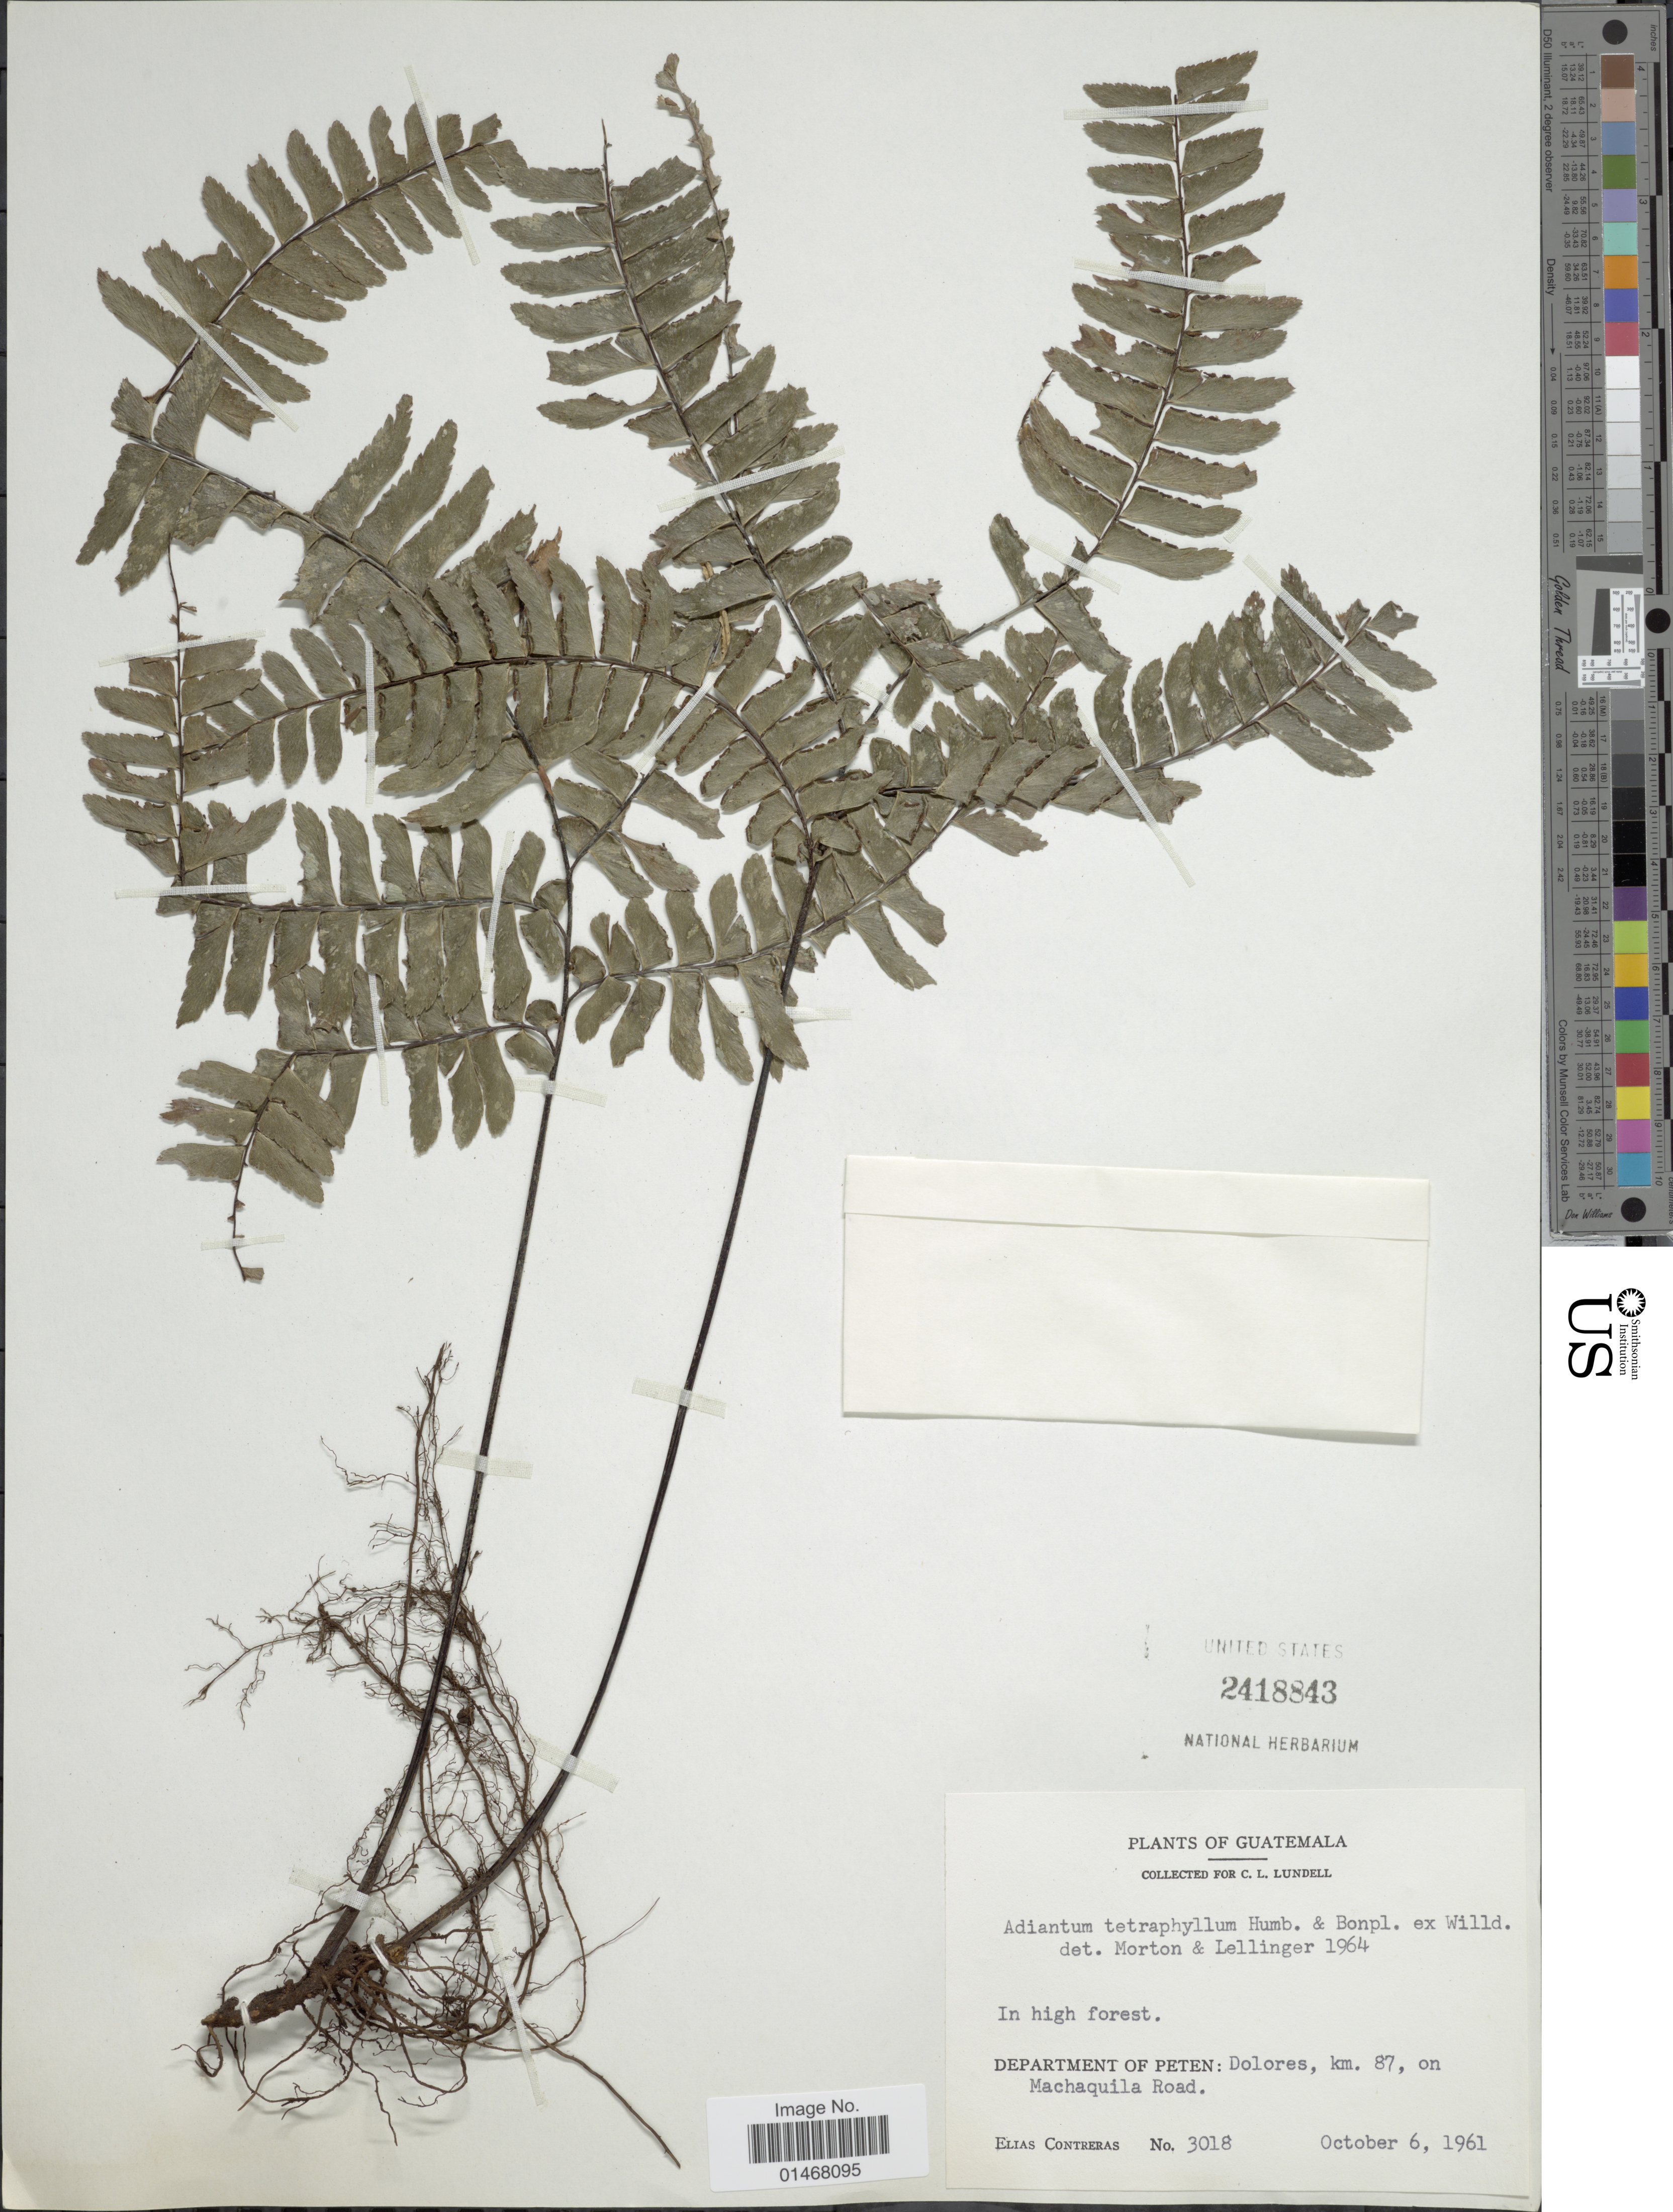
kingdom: Plantae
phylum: Tracheophyta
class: Polypodiopsida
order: Polypodiales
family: Pteridaceae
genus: Adiantum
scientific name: Adiantum tetraphyllum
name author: Humb. & Bonpl. ex Willd.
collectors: E. Contreras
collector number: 3018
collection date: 1961-10-06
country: Guatemala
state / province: El Petén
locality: Department of Peten: Dolores, km 87, on Machaquila Road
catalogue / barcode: US 2418843